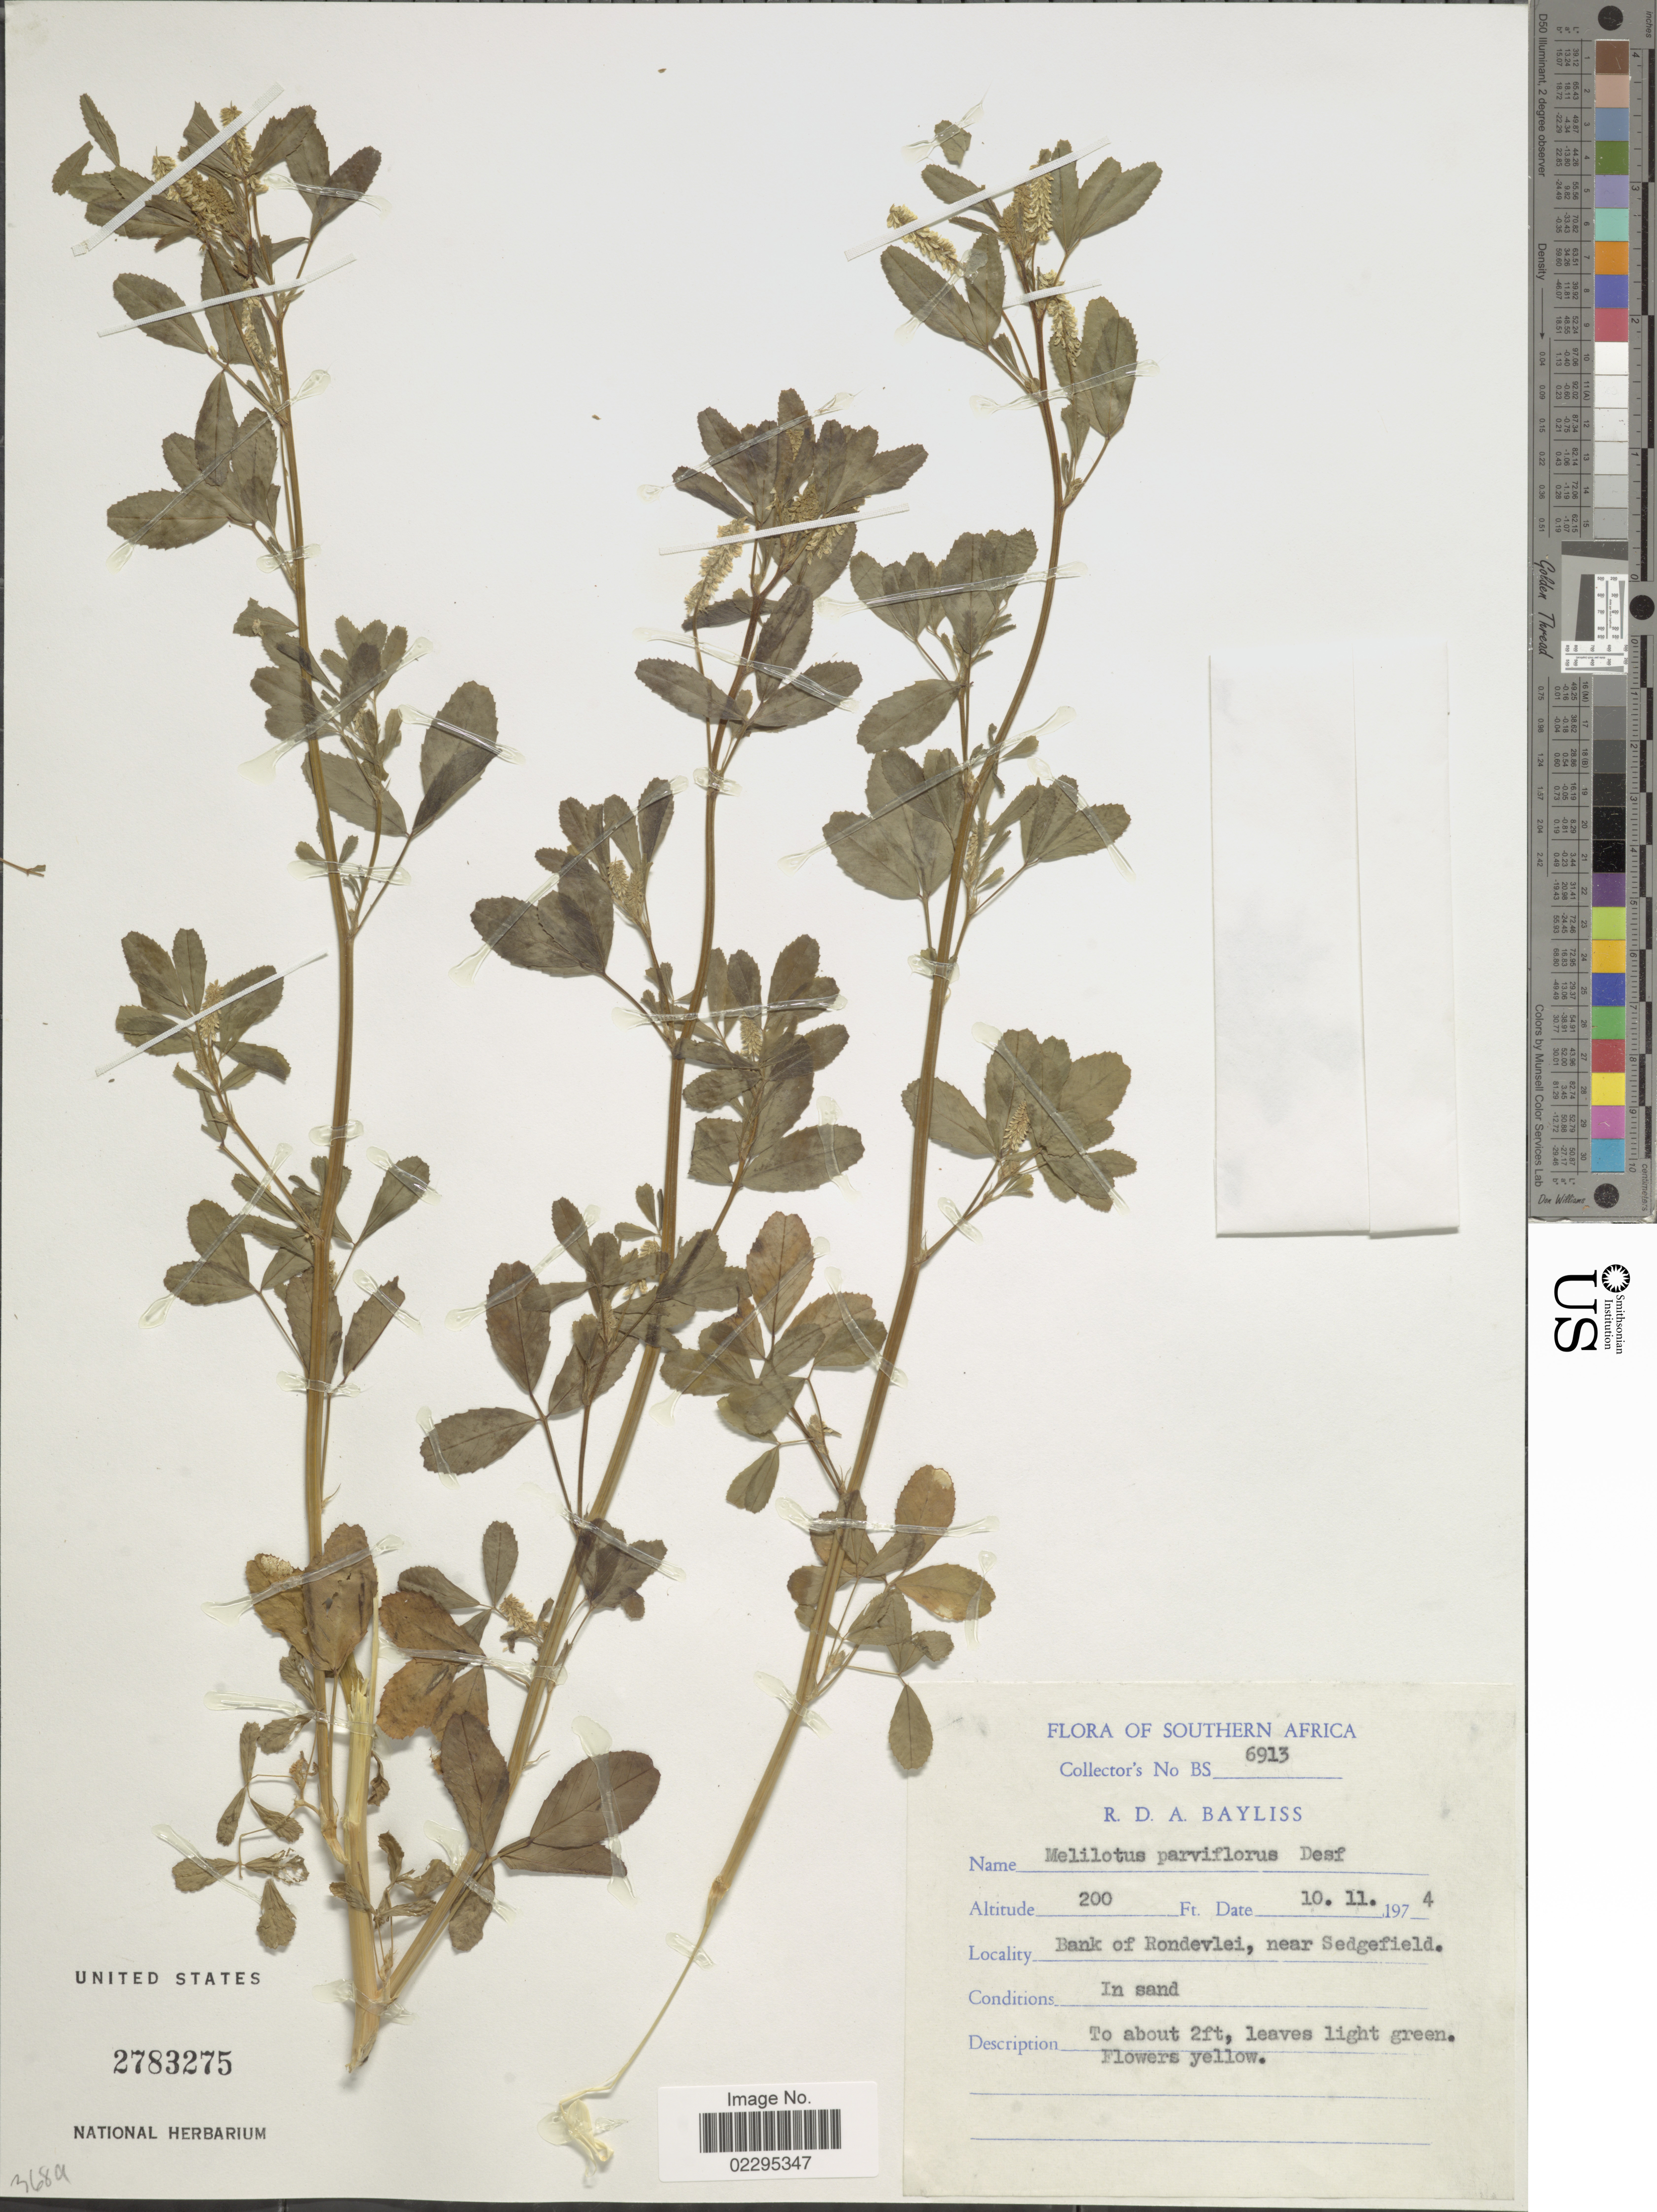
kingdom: Plantae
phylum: Tracheophyta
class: Magnoliopsida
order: Fabales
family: Fabaceae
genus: Melilotus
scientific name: Melilotus indicus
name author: (L.) All.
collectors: R. Bayliss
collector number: BS6913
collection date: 1974-11-10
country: South Africa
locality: Bank of Rondevlei, near Sedgefield.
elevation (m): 61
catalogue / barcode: US 2783275